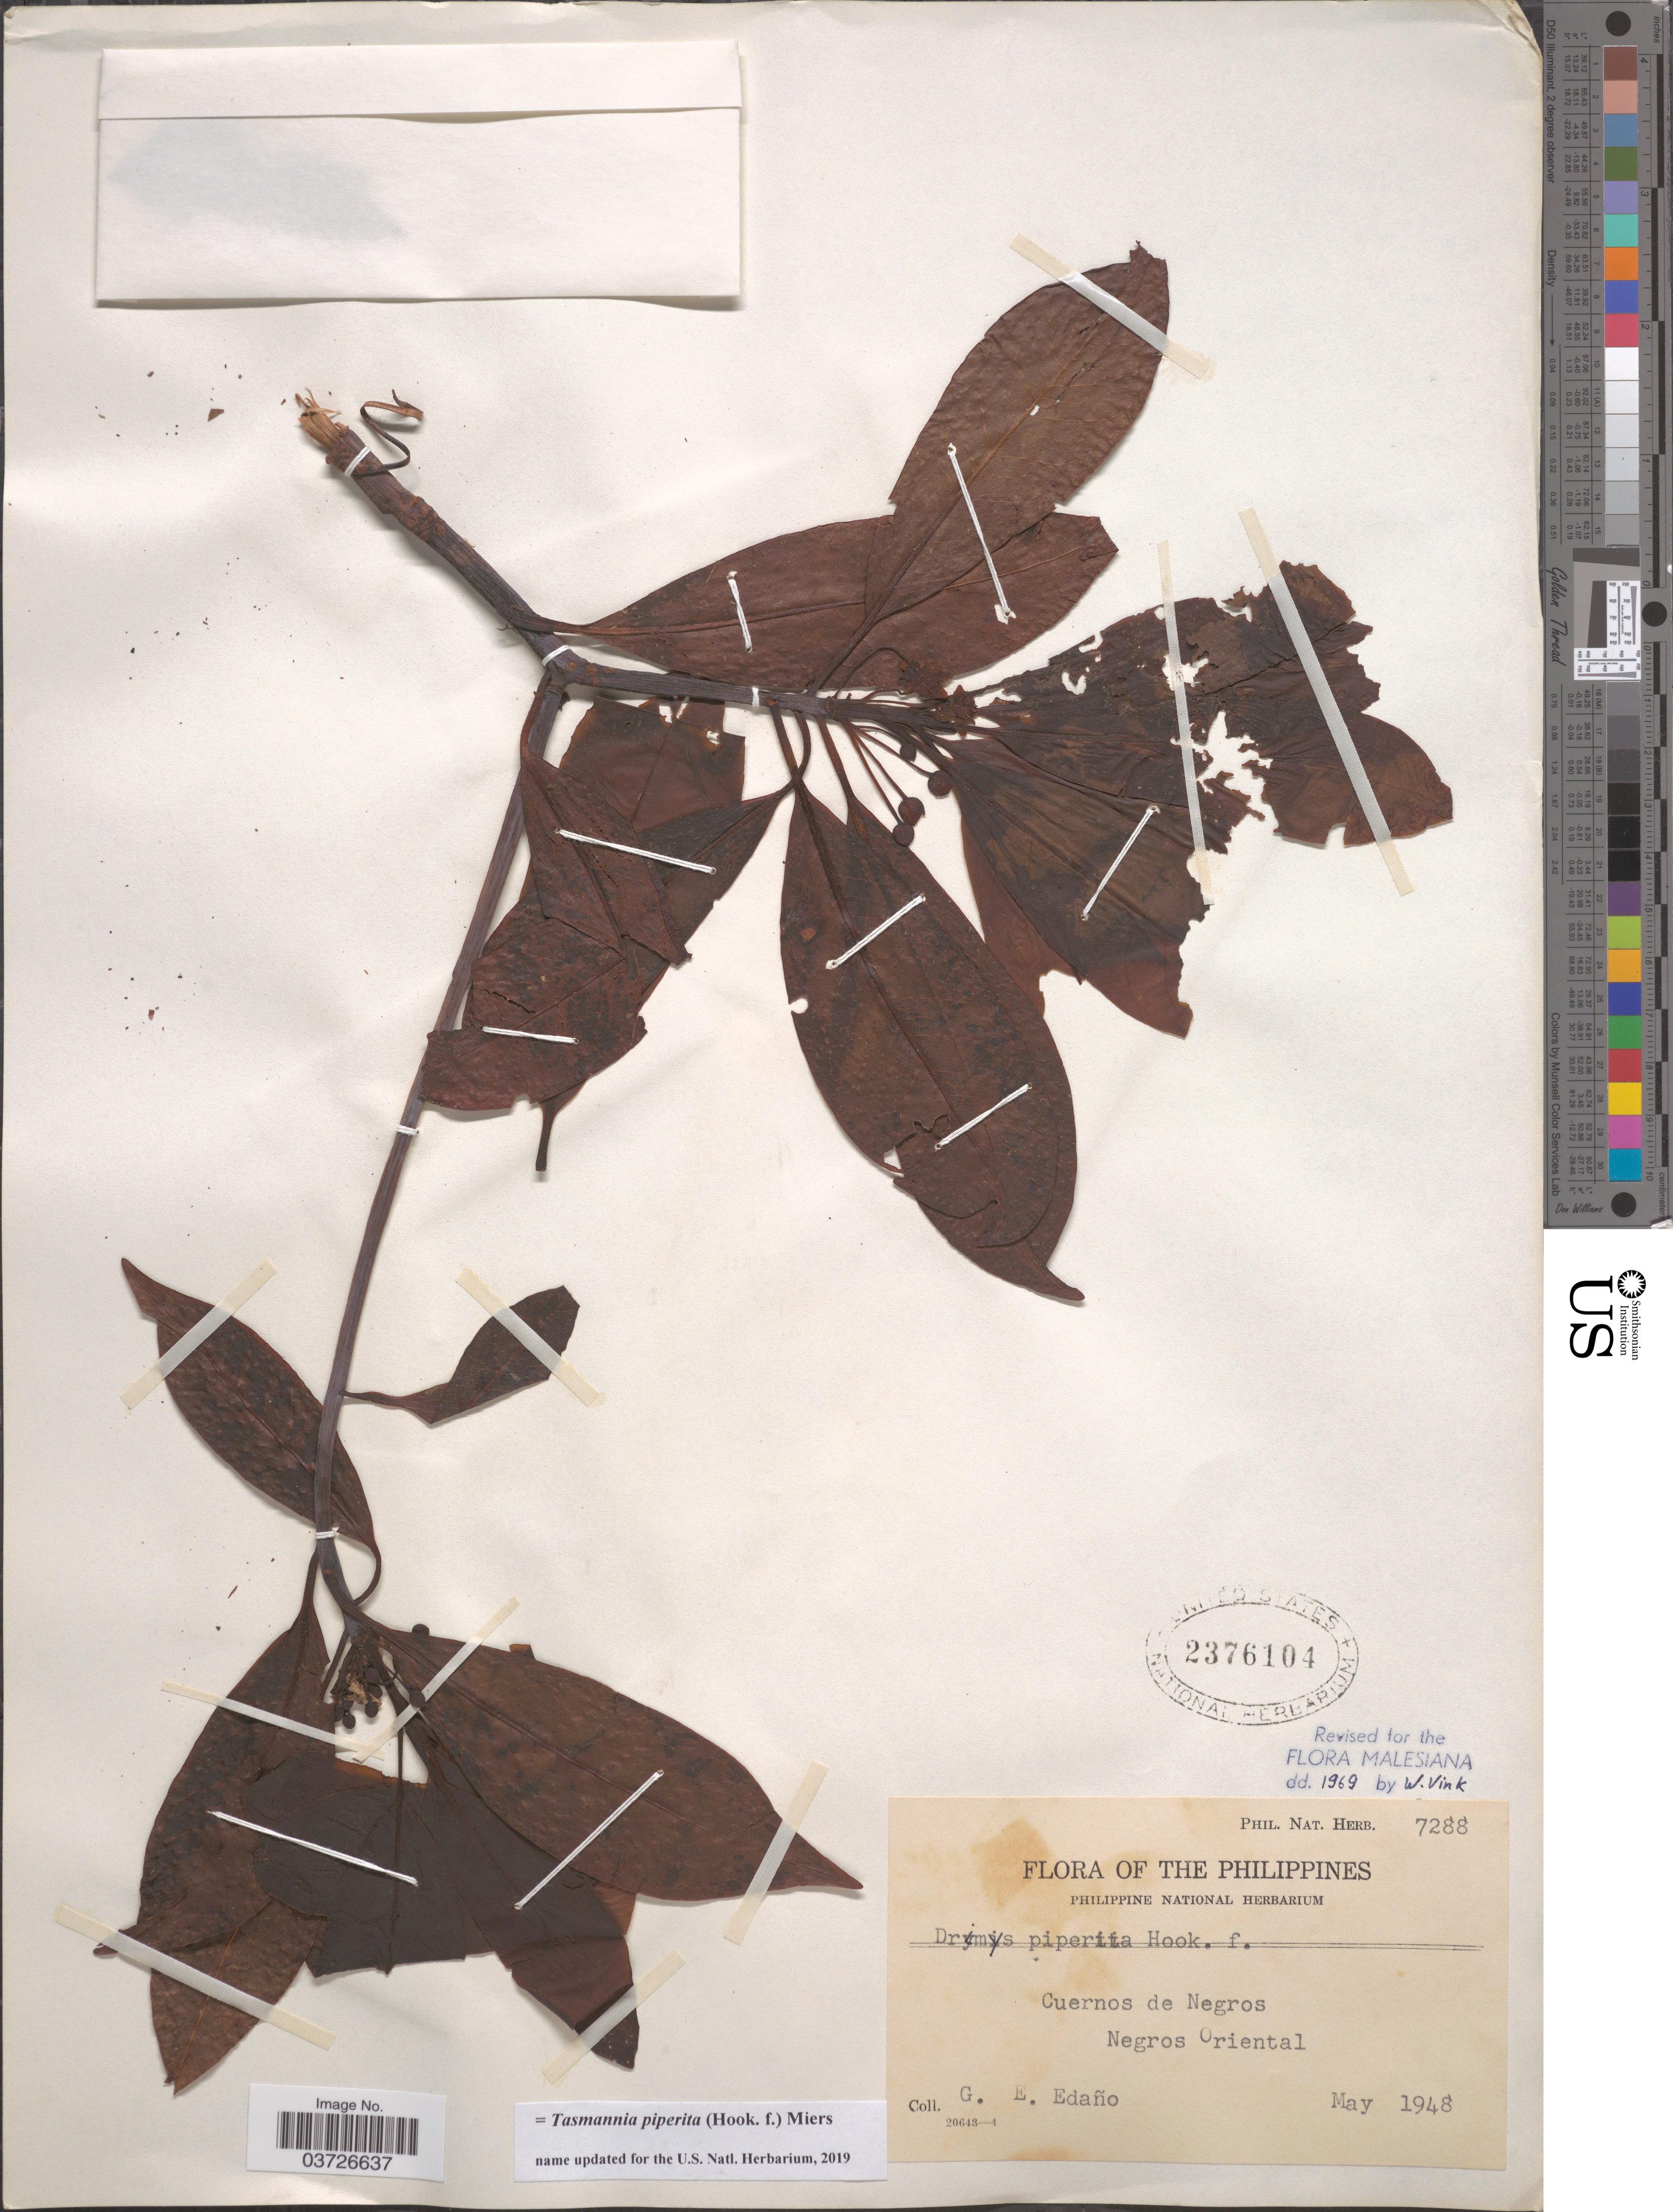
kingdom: Plantae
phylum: Tracheophyta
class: Magnoliopsida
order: Canellales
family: Winteraceae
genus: Tasmannia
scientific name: Tasmannia piperita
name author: (Hook. f.) Miers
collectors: G. E. Edaño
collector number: Phil. Nat. Herb. 7288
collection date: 1948-05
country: Philippines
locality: Cuernos de Negros, Negros Oriental.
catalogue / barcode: US 2376104